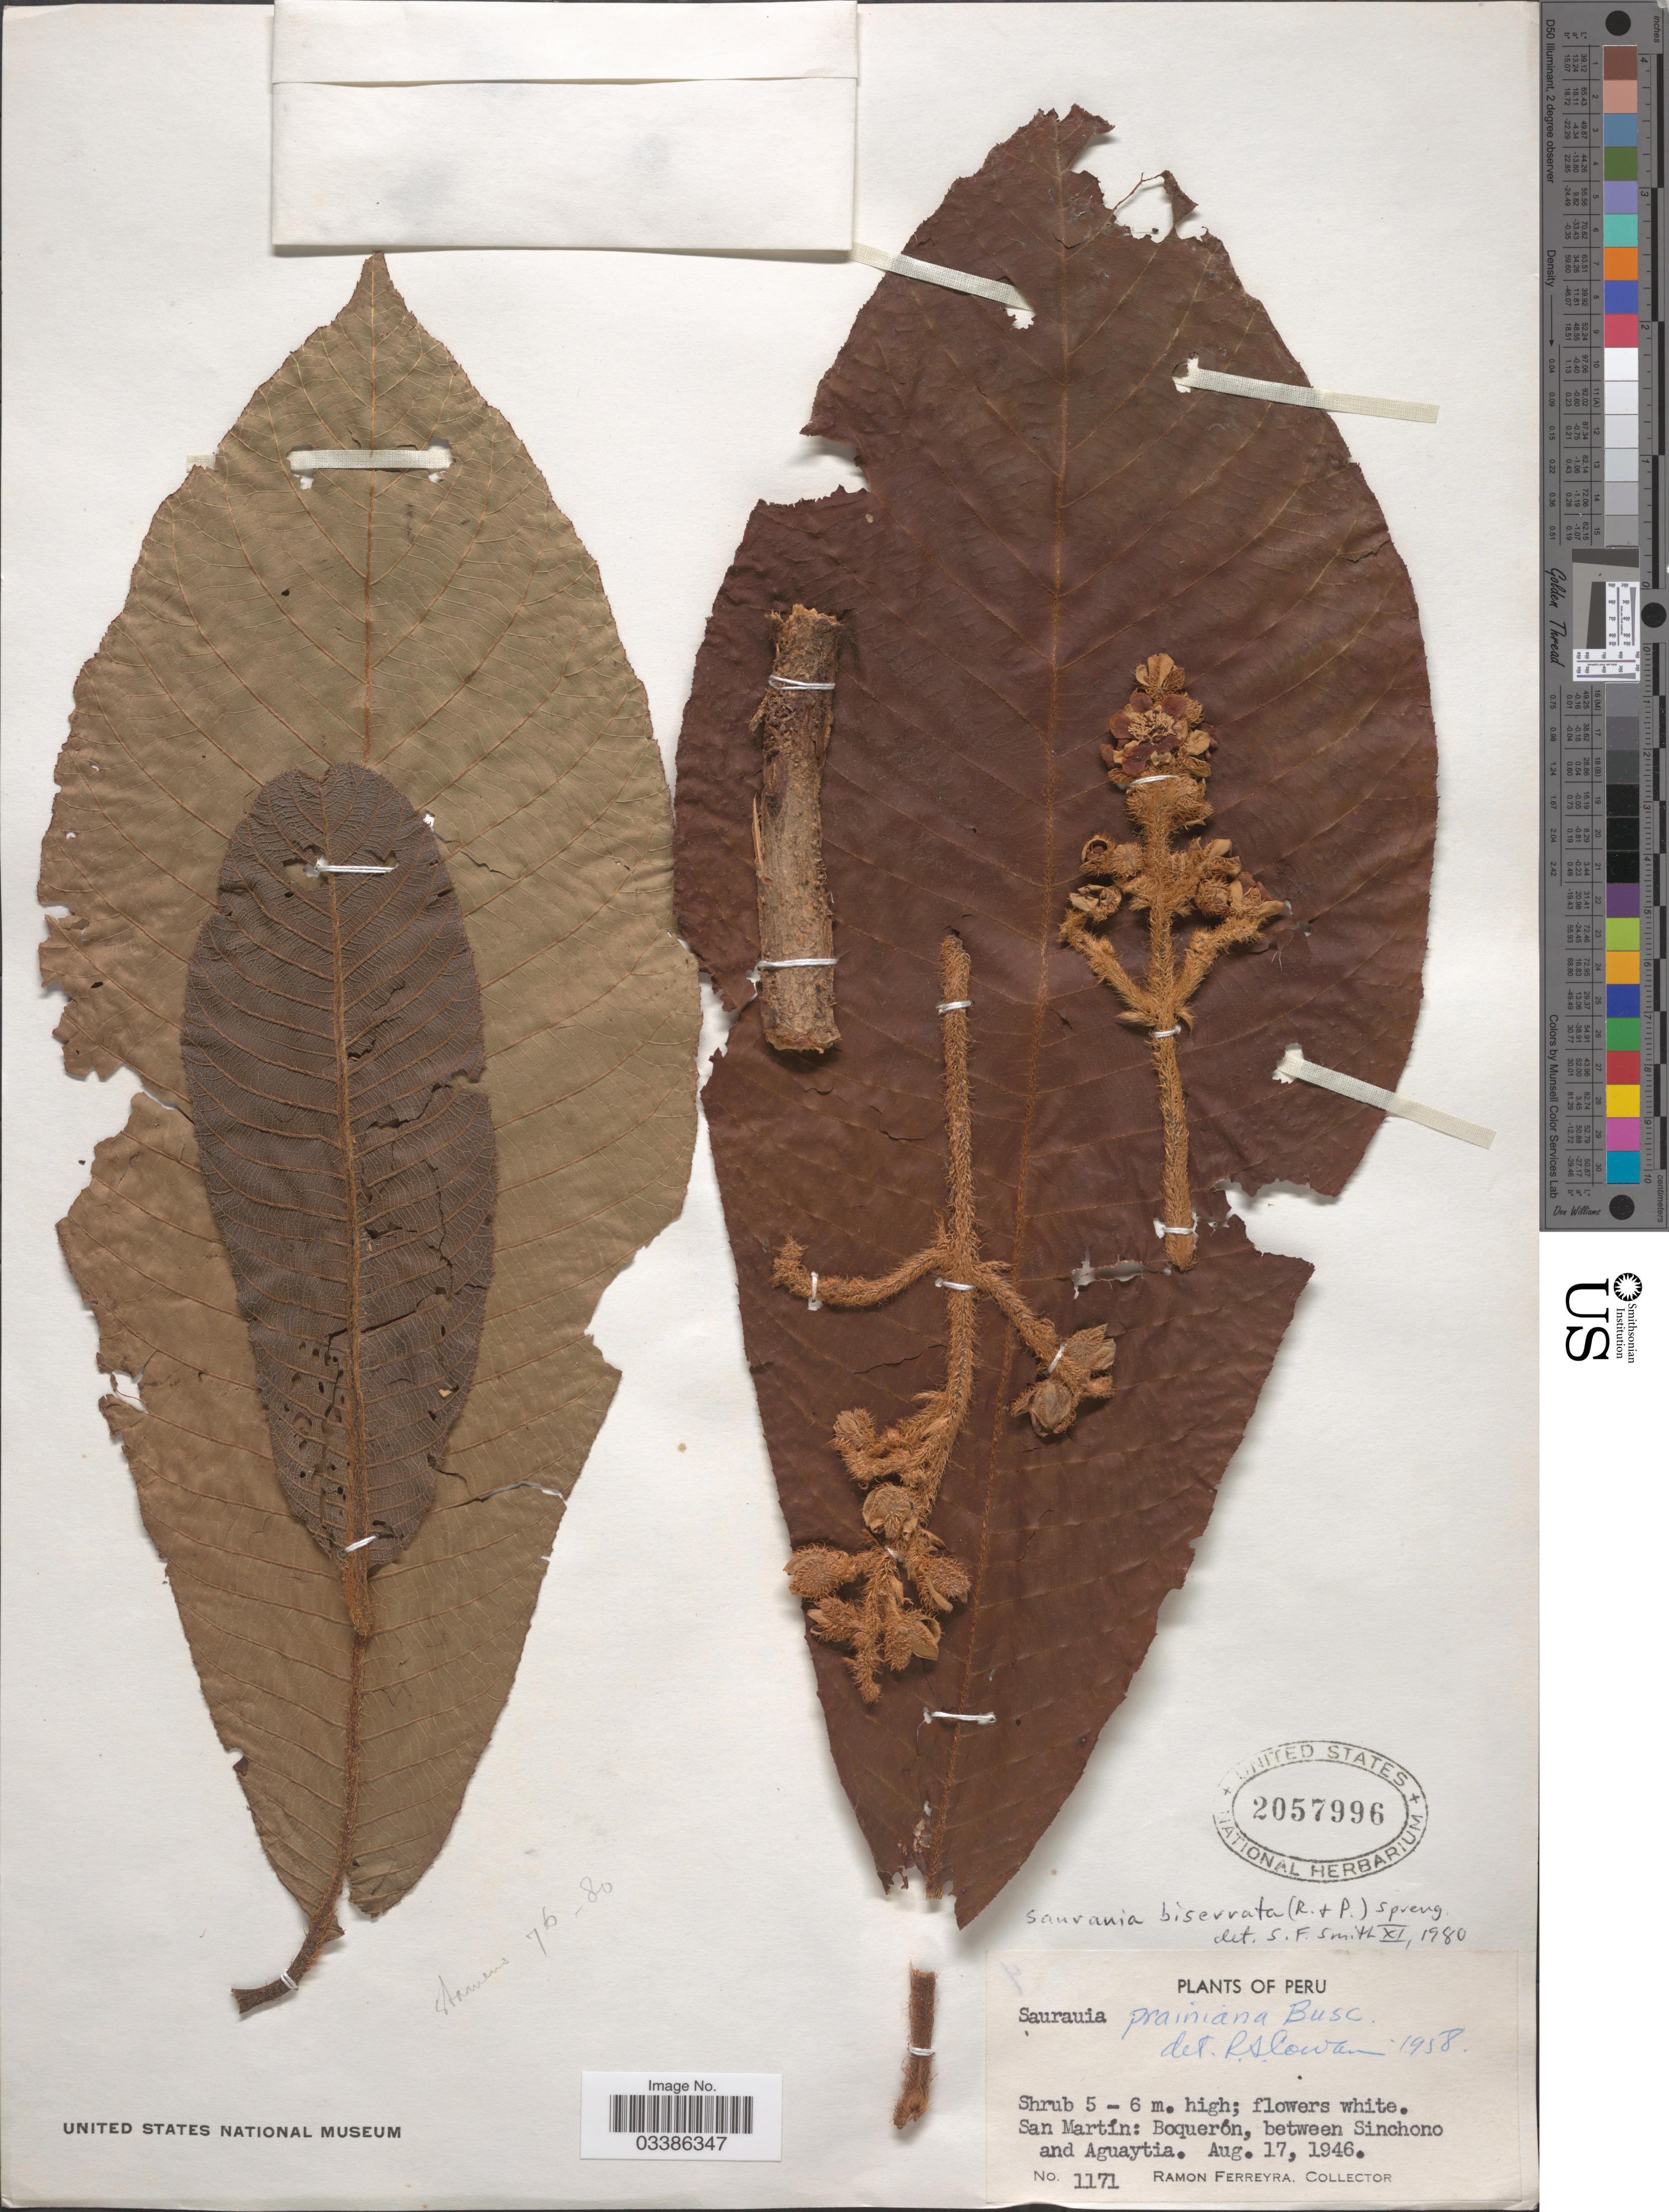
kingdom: Plantae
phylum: Tracheophyta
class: Magnoliopsida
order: Ericales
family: Actinidiaceae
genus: Saurauia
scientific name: Saurauia biserrata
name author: (Ruiz & Pav.) Spreng.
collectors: R. A. Ferreyra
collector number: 1171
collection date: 1946-08-17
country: Peru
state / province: San Martín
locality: Boquerón, between Sinchono and Aguaytia.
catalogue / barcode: US 2057996